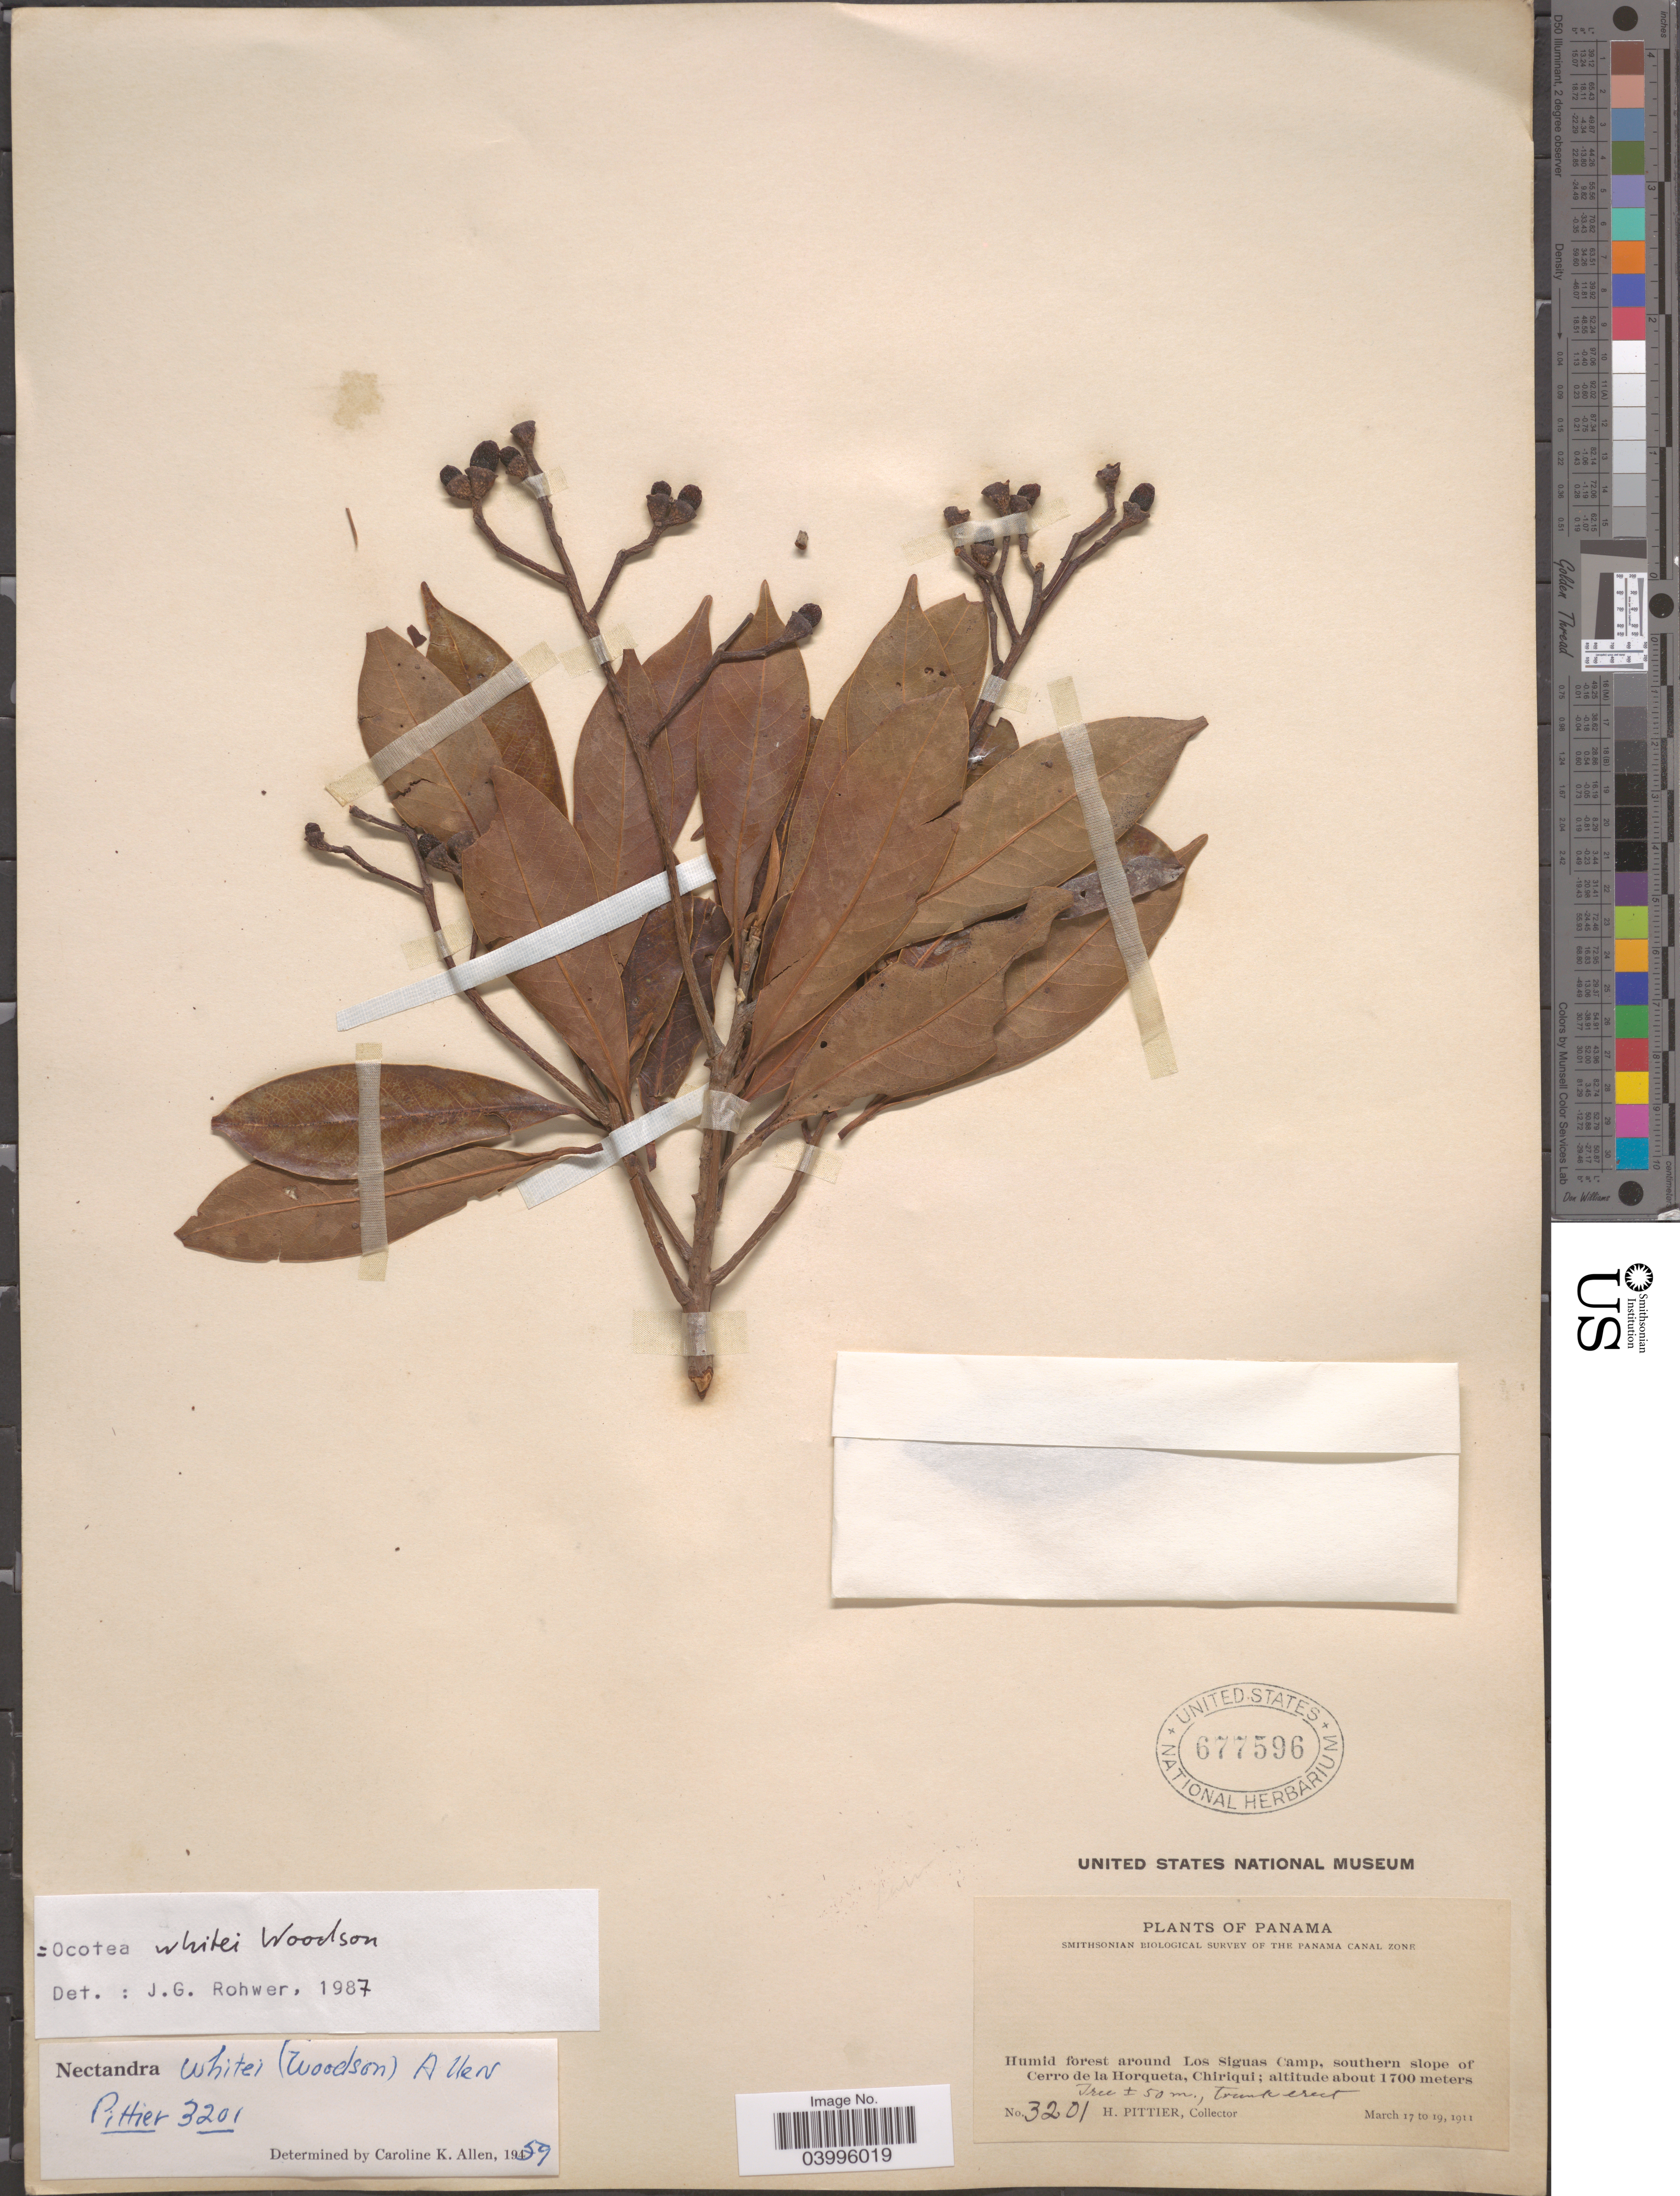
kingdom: Plantae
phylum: Tracheophyta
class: Magnoliopsida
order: Laurales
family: Lauraceae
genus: Ocotea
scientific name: Ocotea whitei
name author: Woodson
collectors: H. F. Pittier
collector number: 3201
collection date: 1911-03-17/1911-03-19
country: Panama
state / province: Chiriqui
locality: Humid forest around Los Siguas Camp, southern slope of Cerro de la Horqueta.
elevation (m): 1700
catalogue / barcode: US 677596